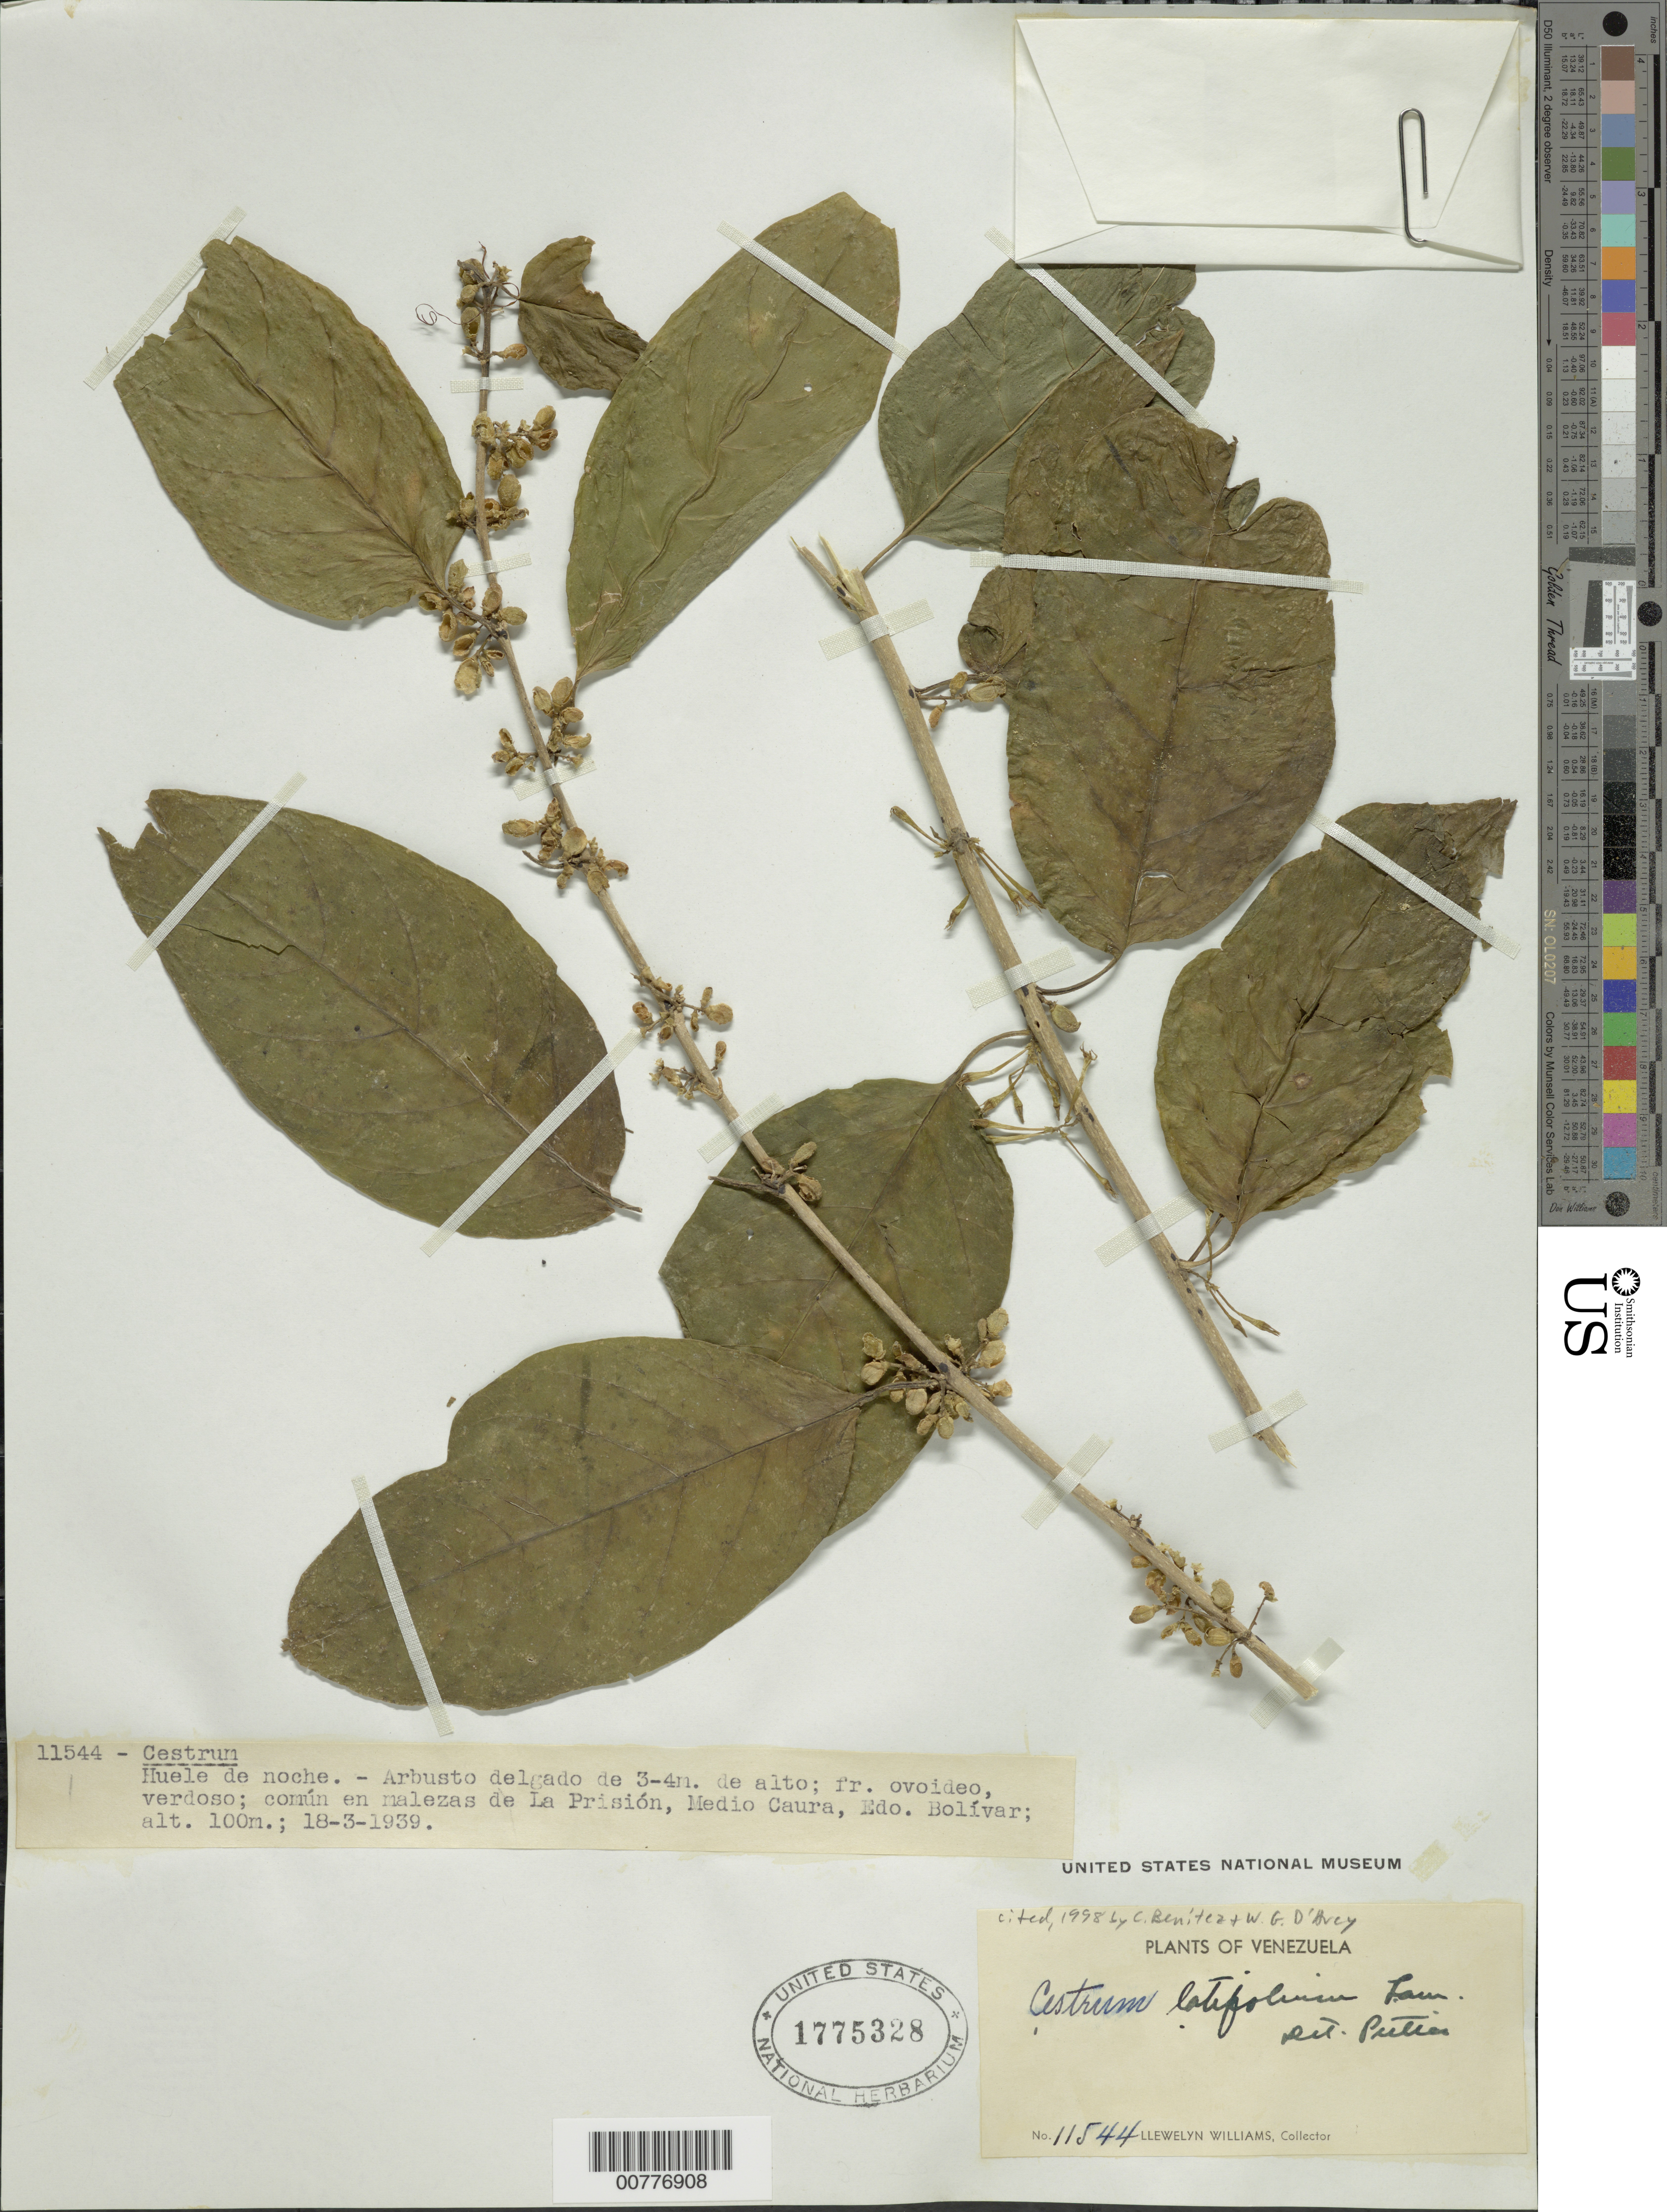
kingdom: Plantae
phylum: Tracheophyta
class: Magnoliopsida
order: Solanales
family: Solanaceae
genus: Cestrum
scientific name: Cestrum latifolium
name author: Lam.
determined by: D'Arcy, W. G.; Benítez, C. E.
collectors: Ll. Williams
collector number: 11544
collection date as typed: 18-Mar-39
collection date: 1939-03-18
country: Venezuela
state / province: Bolívar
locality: La Prisión, Medio Caura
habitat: Malezas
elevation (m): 100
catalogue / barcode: US 1775328